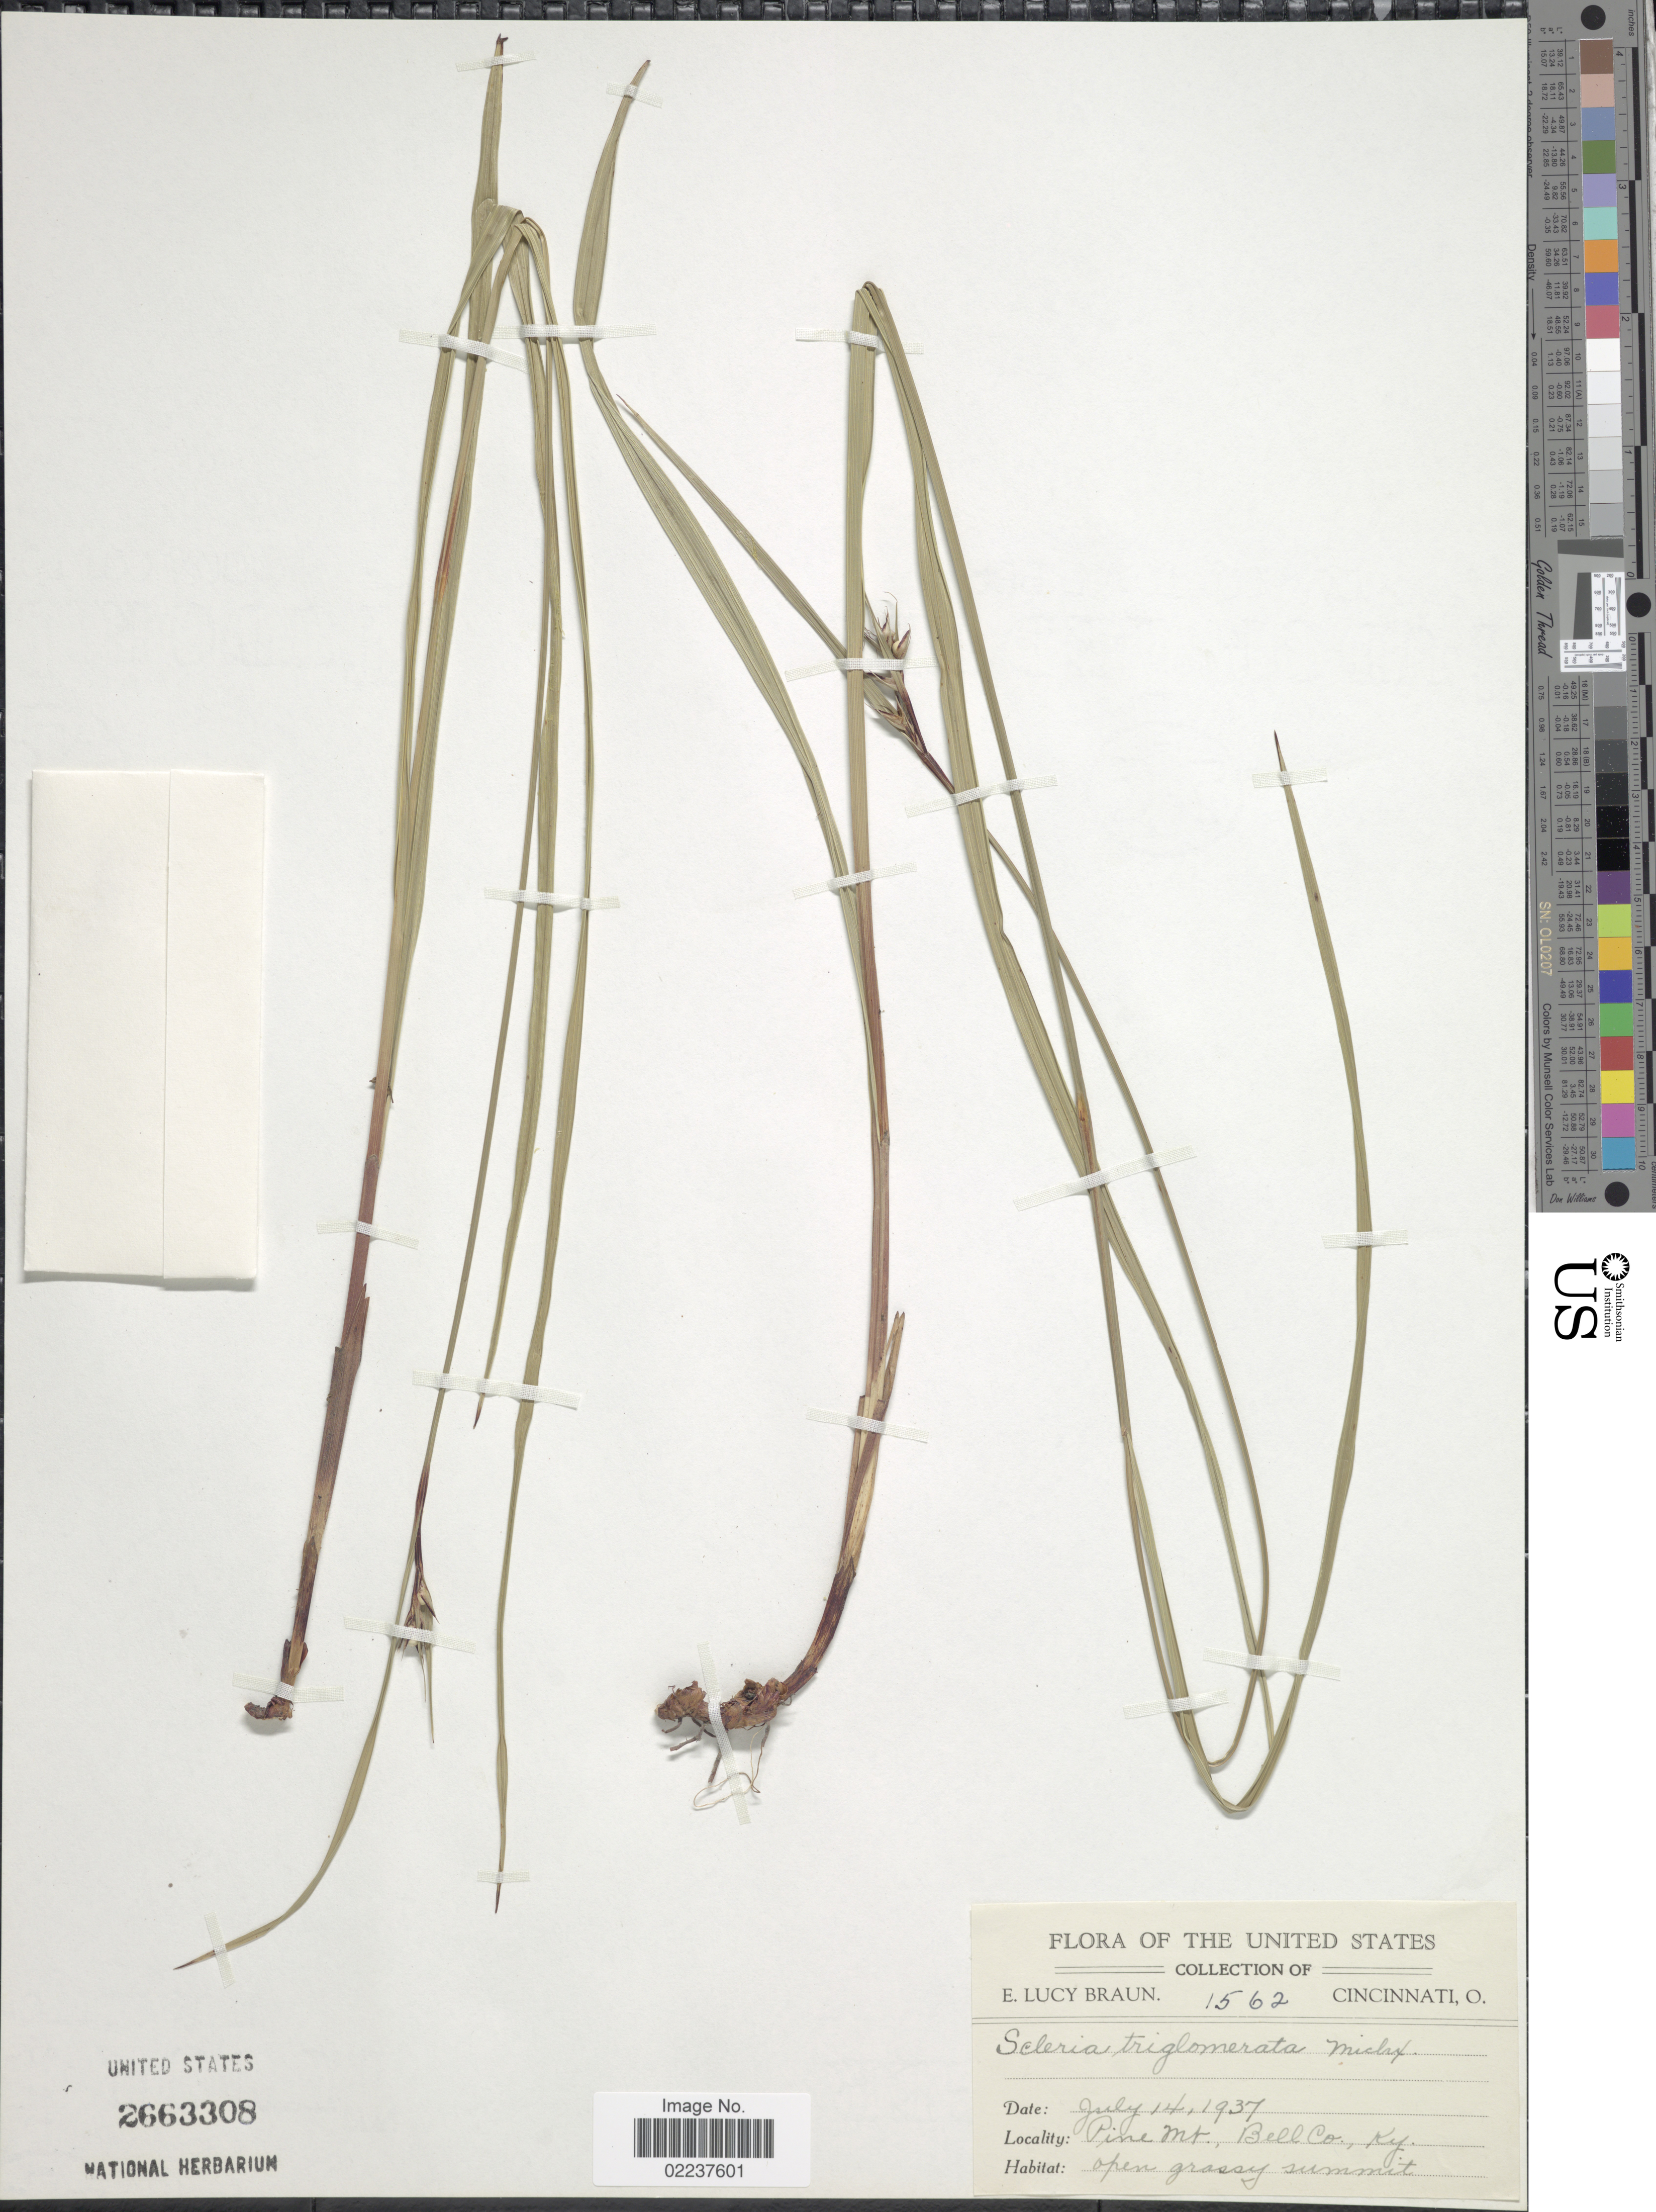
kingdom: Plantae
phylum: Tracheophyta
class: Liliopsida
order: Poales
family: Cyperaceae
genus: Scleria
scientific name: Scleria triglomerata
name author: Michx.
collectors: E. L. Braun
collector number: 1562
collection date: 1937-07-14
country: United States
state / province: Kentucky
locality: Pine Mt., Bell Co.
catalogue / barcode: US 2663308